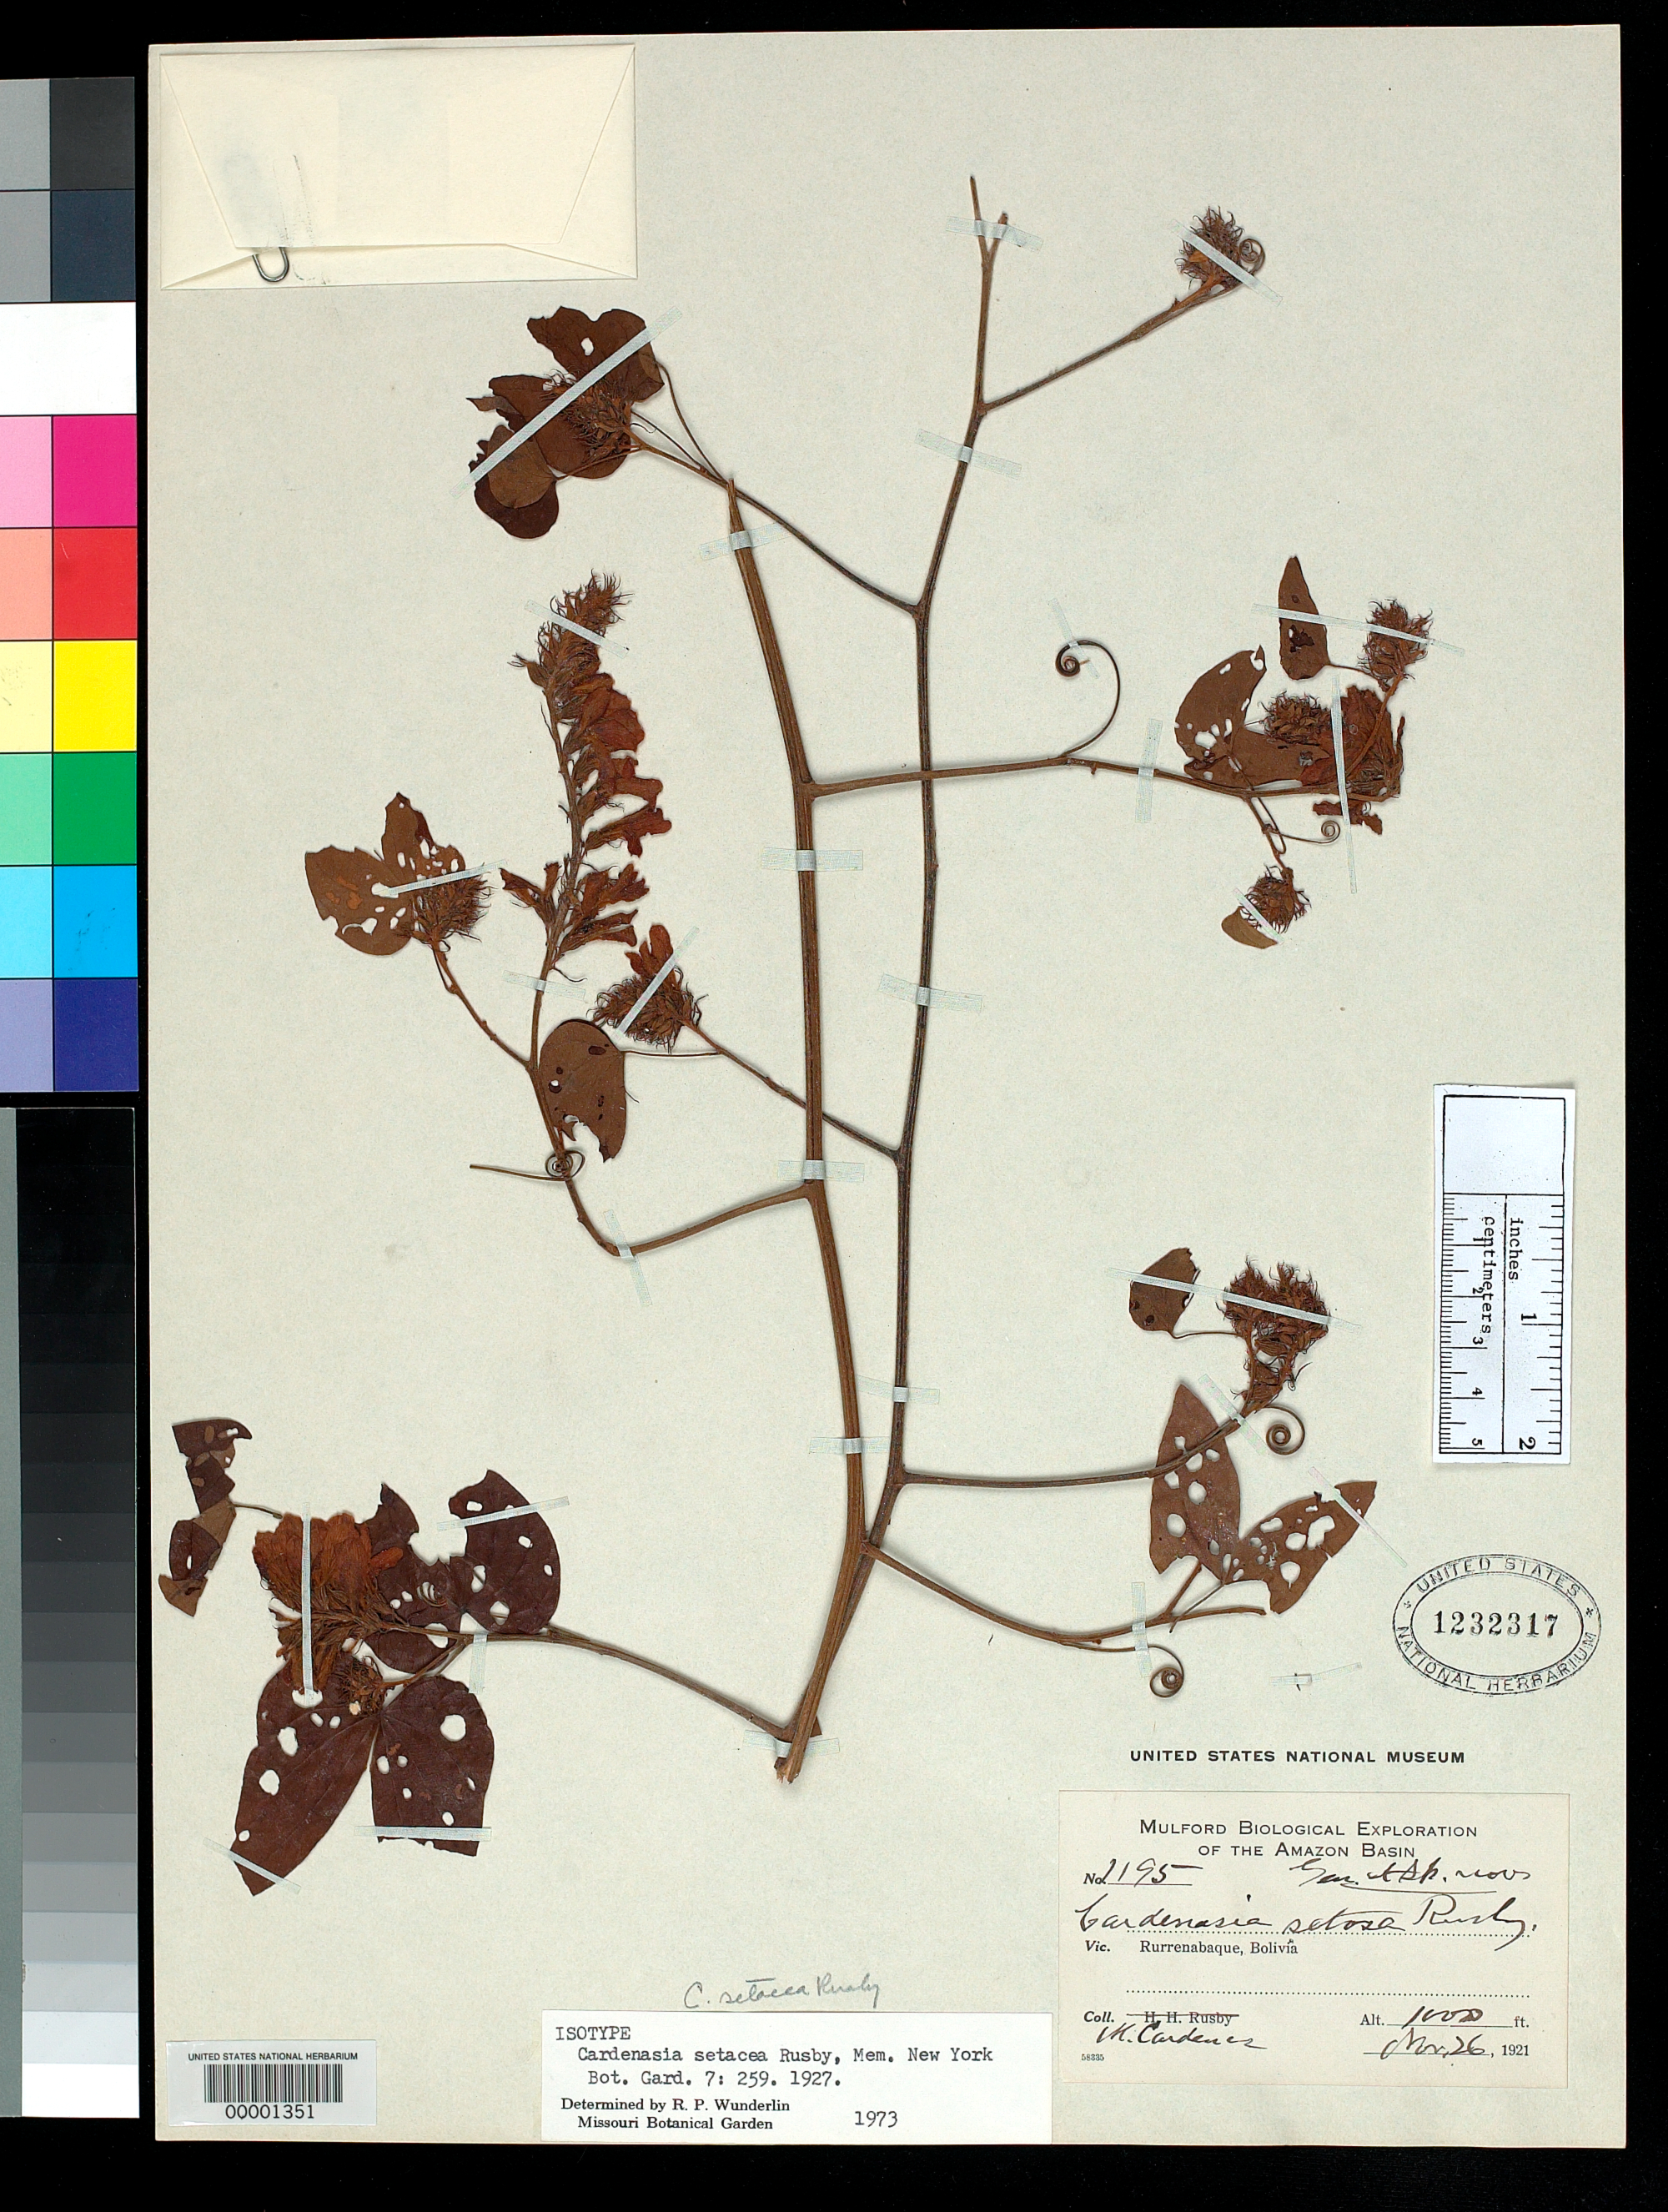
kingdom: Plantae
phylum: Tracheophyta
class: Magnoliopsida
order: Fabales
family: Fabaceae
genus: Cardenasia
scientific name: Cardenasia setacea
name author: Rusby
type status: Isotype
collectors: M. Cárdenas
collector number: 1195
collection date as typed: Nov. 26, 1921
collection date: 1921-11-26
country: Bolivia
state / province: Beni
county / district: José Ballivián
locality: Rurrenabaque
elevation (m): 305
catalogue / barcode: US 1232317